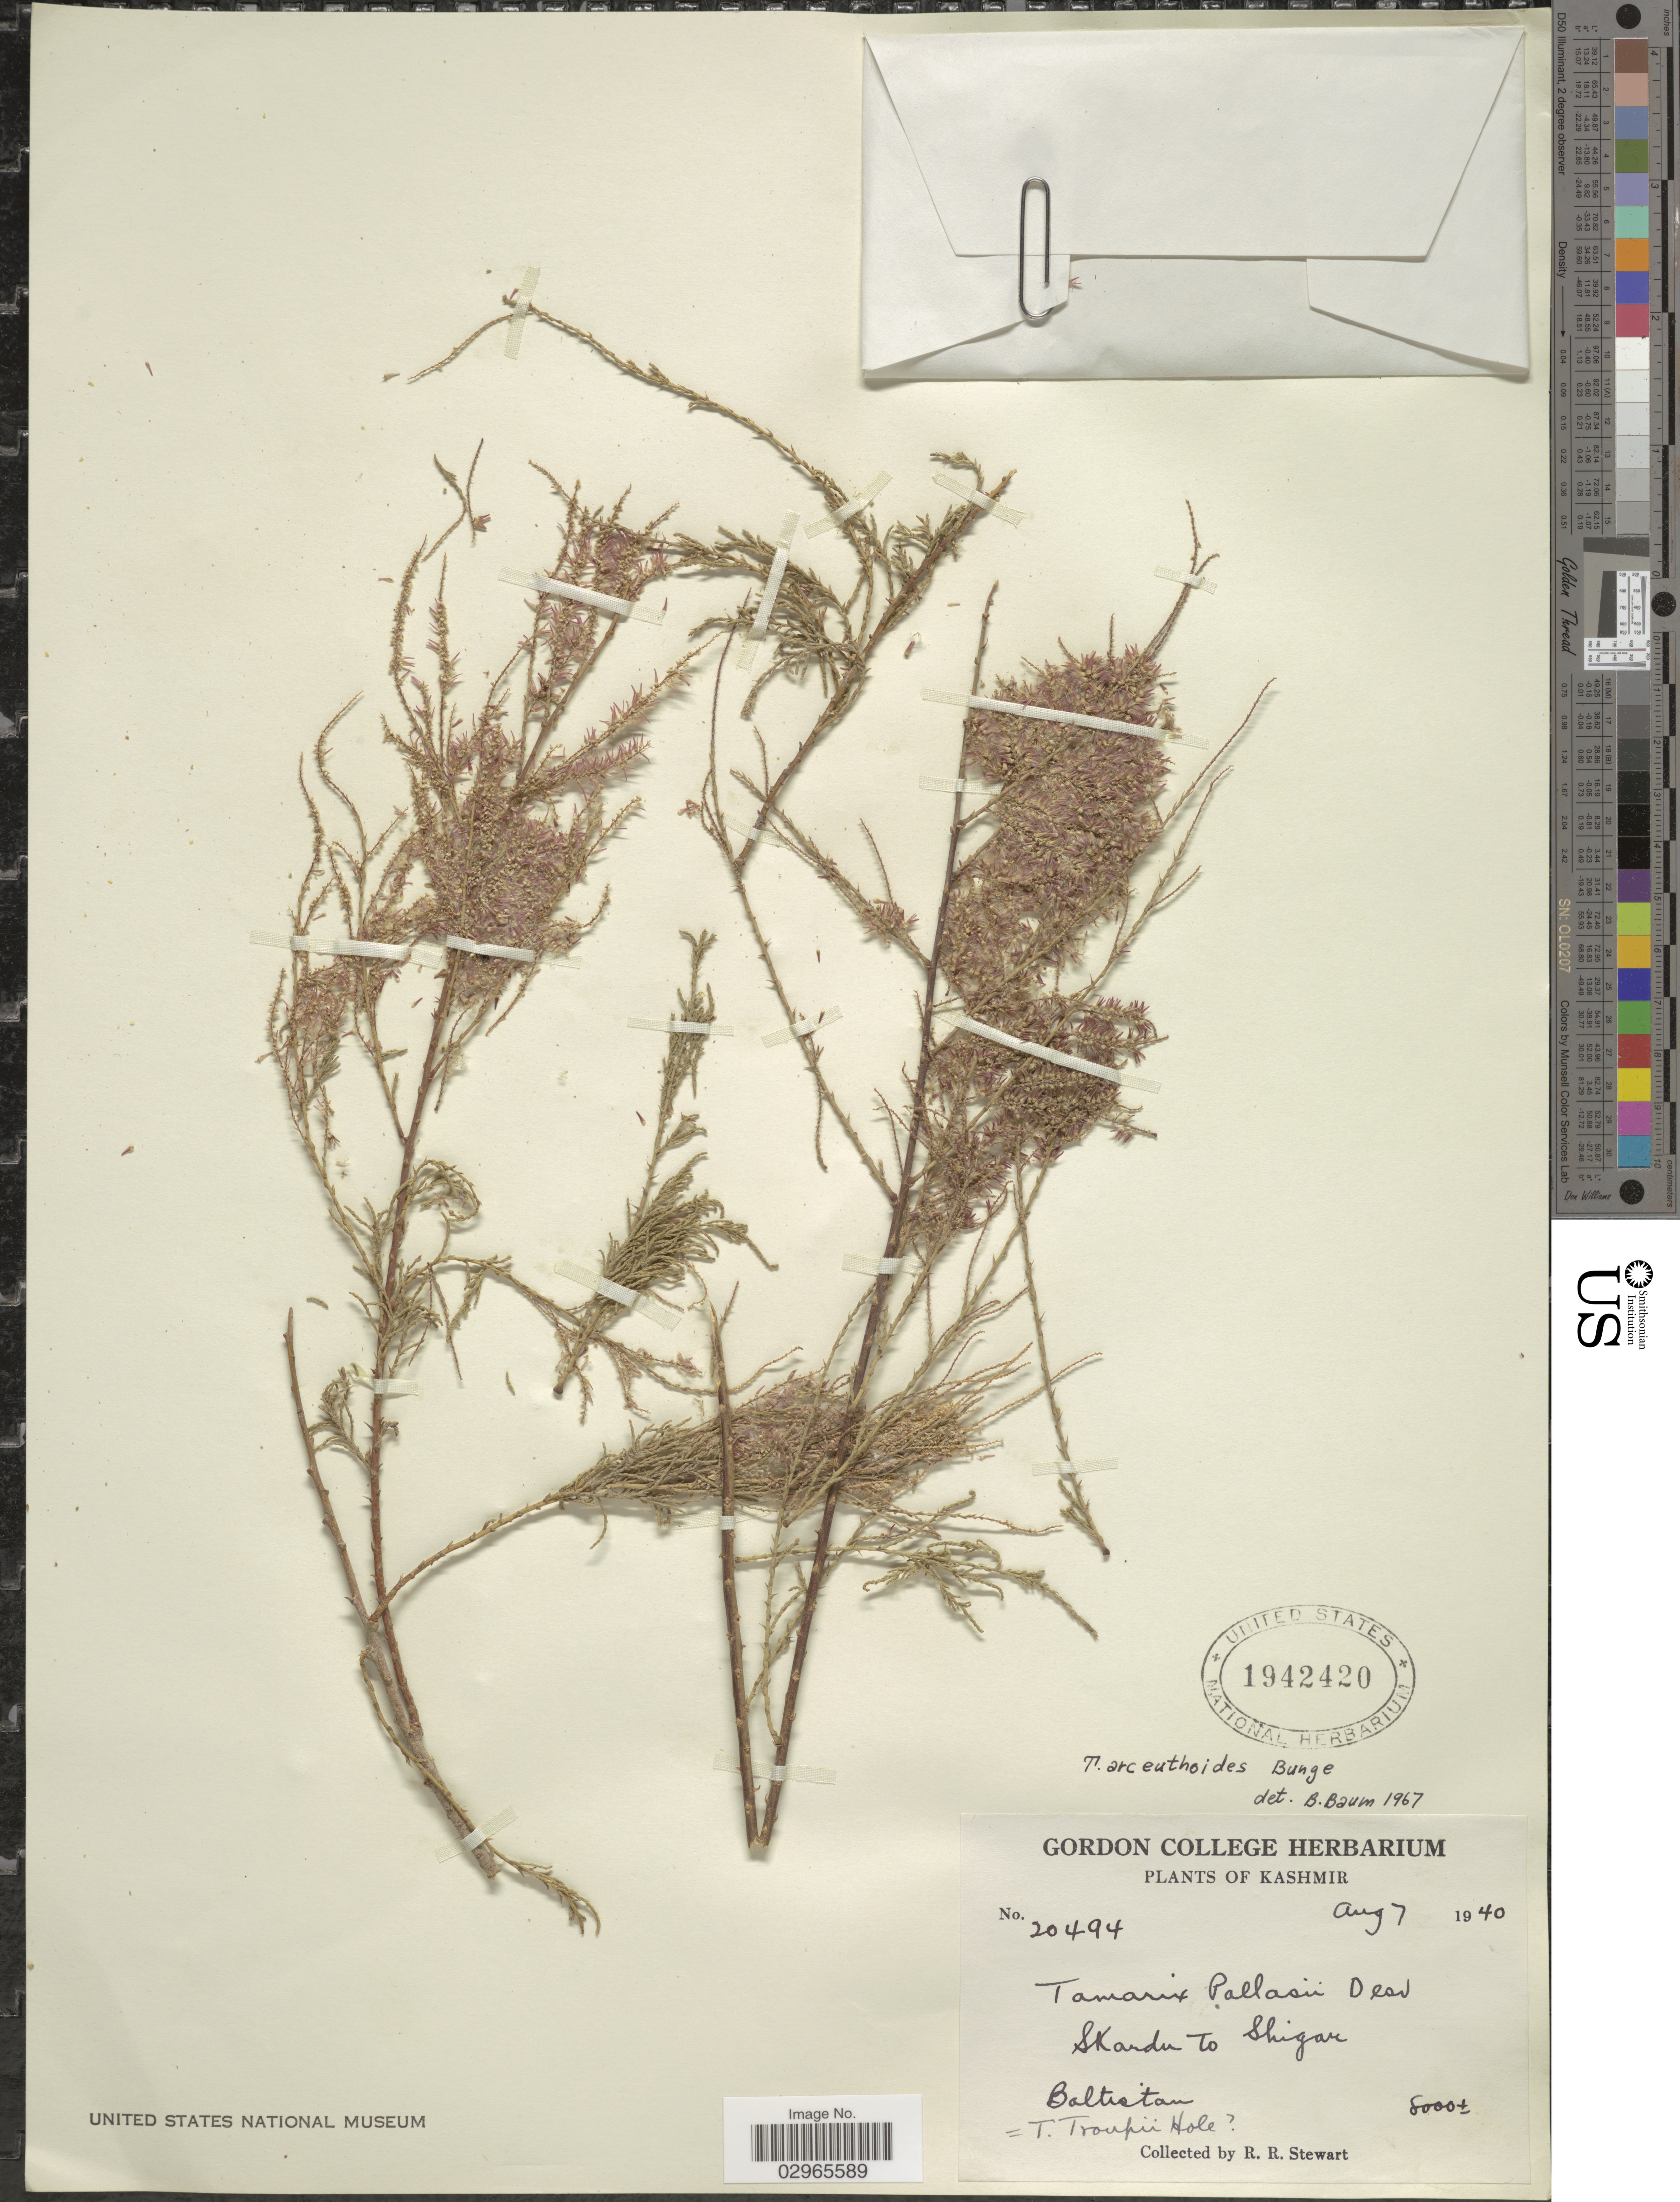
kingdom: Plantae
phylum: Tracheophyta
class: Magnoliopsida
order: Caryophyllales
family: Tamaricaceae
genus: Tamarix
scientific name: Tamarix arceuthoides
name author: Bunge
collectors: R. Stewart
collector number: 20494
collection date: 1940-08-07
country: Pakistan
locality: Kashmir. Skardu to Shigar, Baltistan.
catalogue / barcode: US 1942420